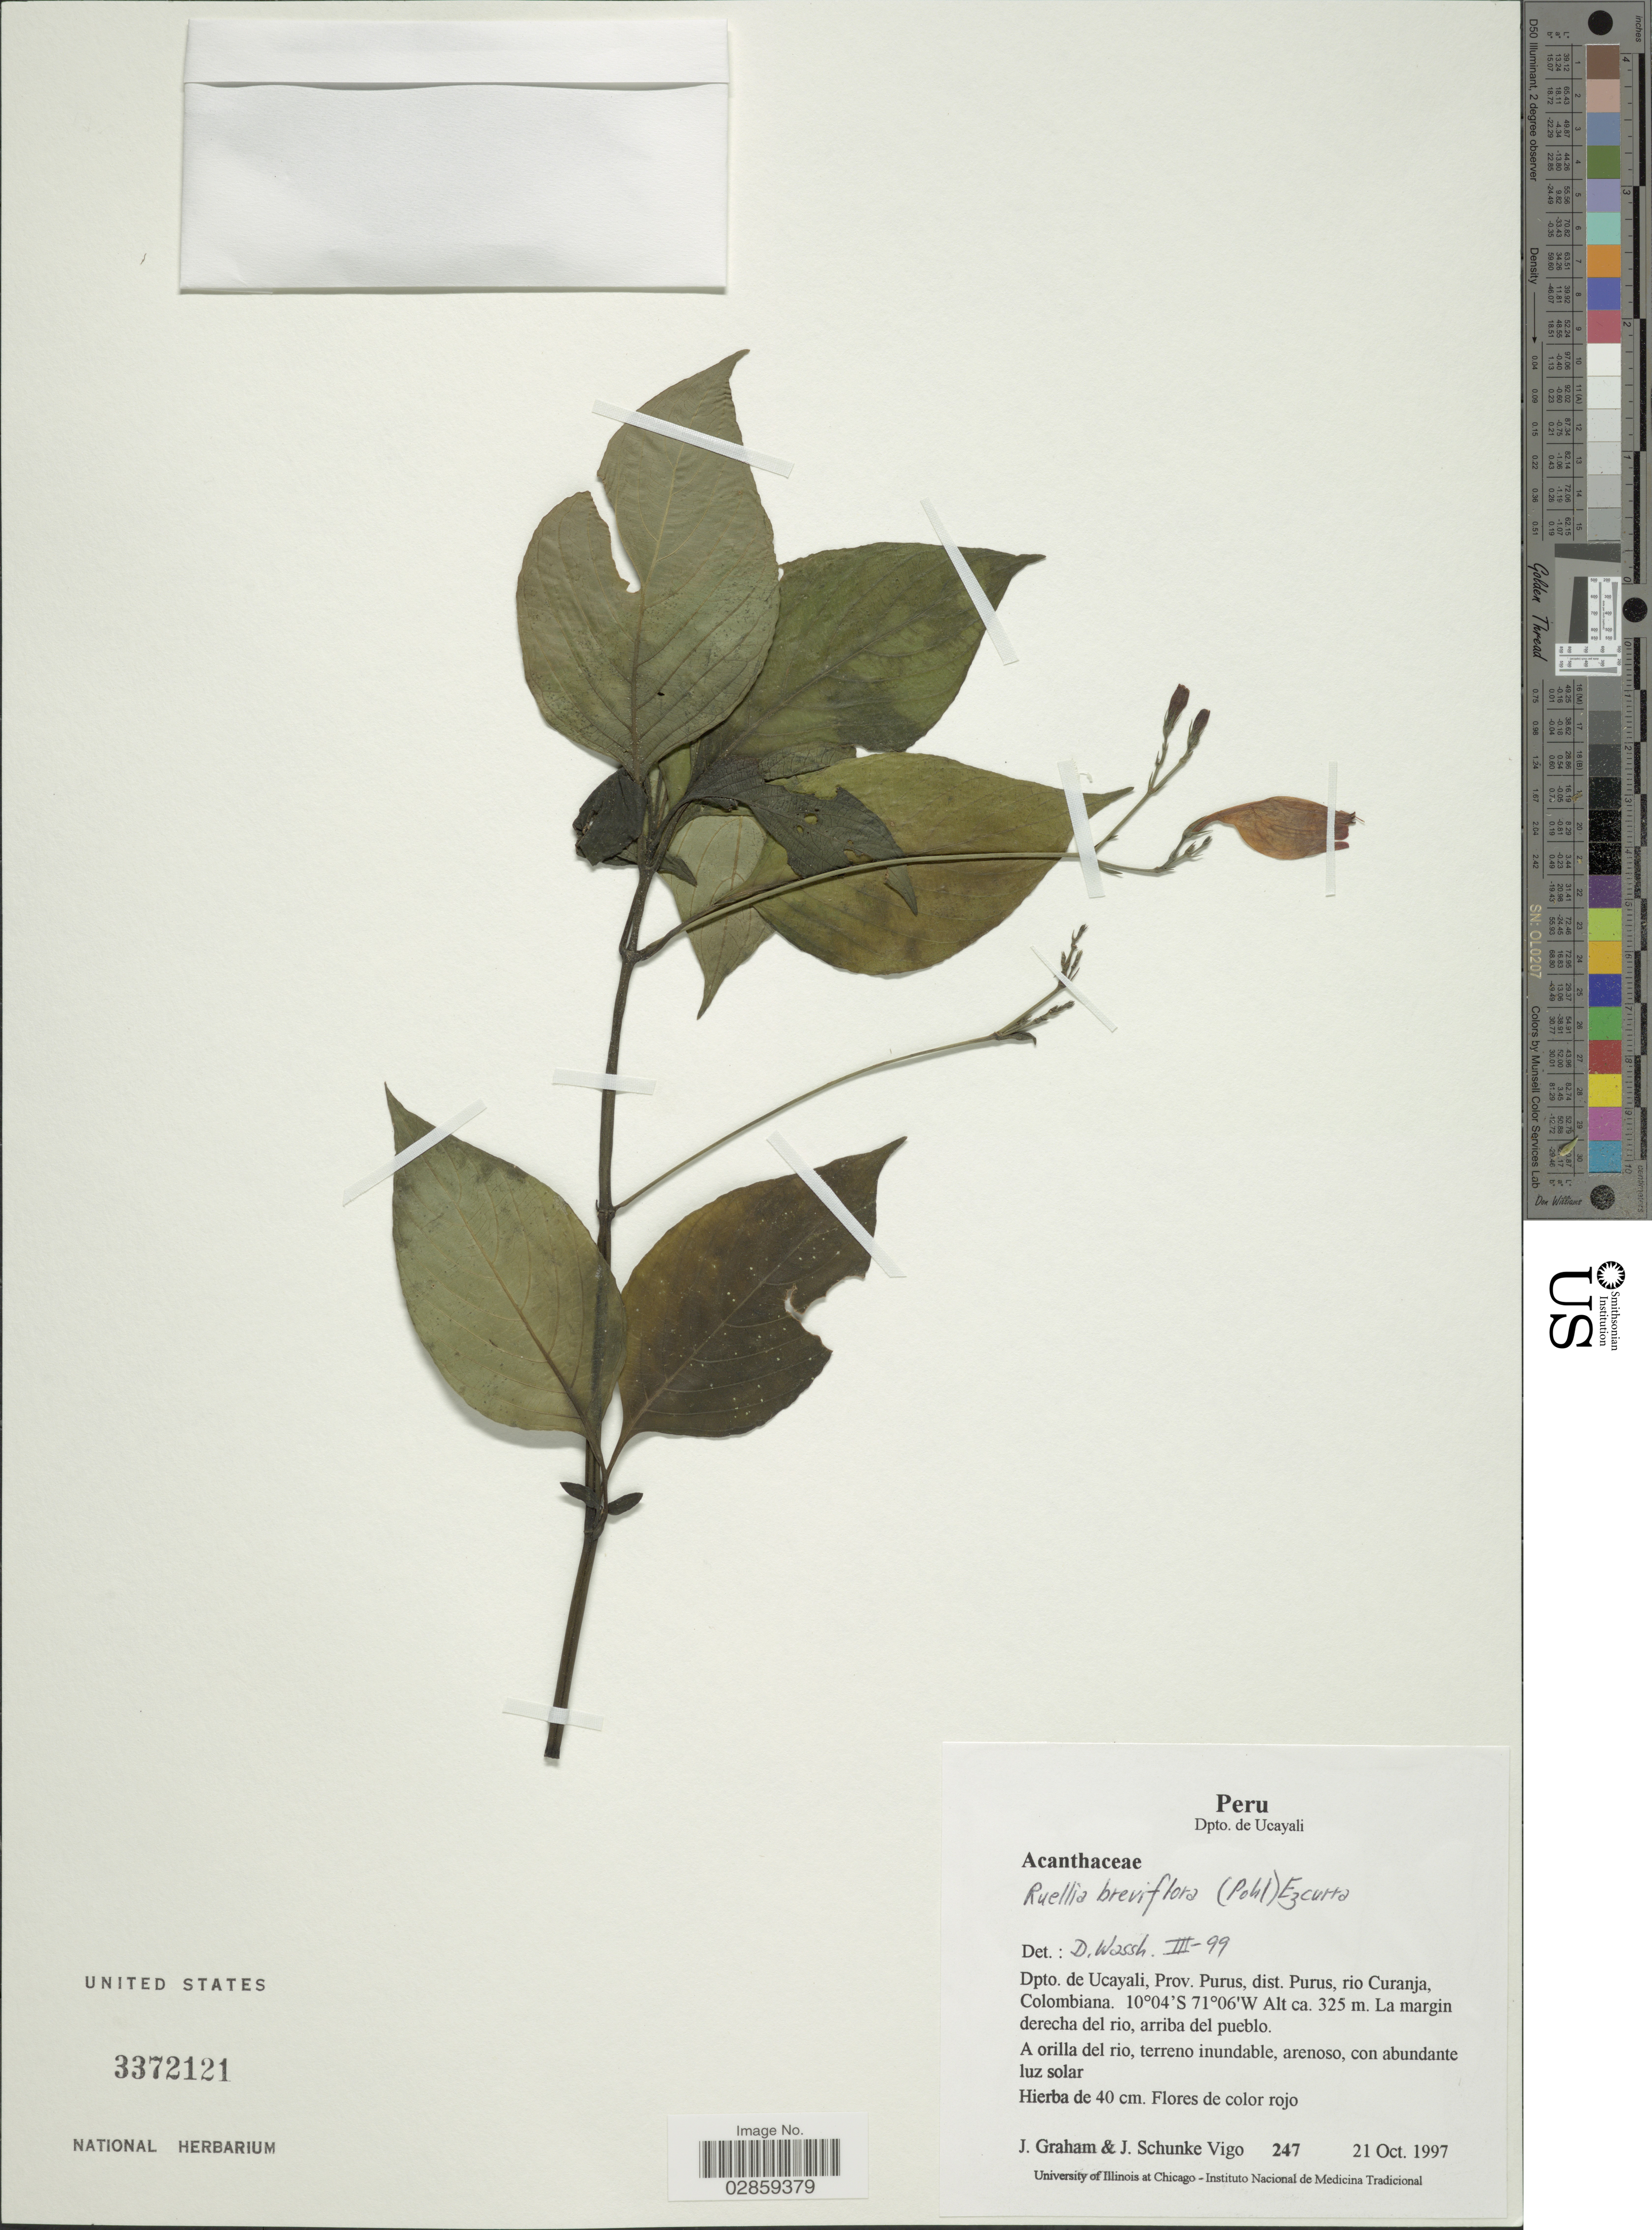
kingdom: Plantae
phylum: Tracheophyta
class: Magnoliopsida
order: Lamiales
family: Acanthaceae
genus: Ruellia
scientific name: Ruellia brevifolia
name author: (Pohl) C. Ezcurra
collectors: J. Graham & J. Schunke Vigo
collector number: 247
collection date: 1997-10-21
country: Peru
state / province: Ucayali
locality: Dpto. de Ucayali, Prov. Purus, dist. Purus, rio Curanja, Colombiana.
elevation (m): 325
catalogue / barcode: US 3372121